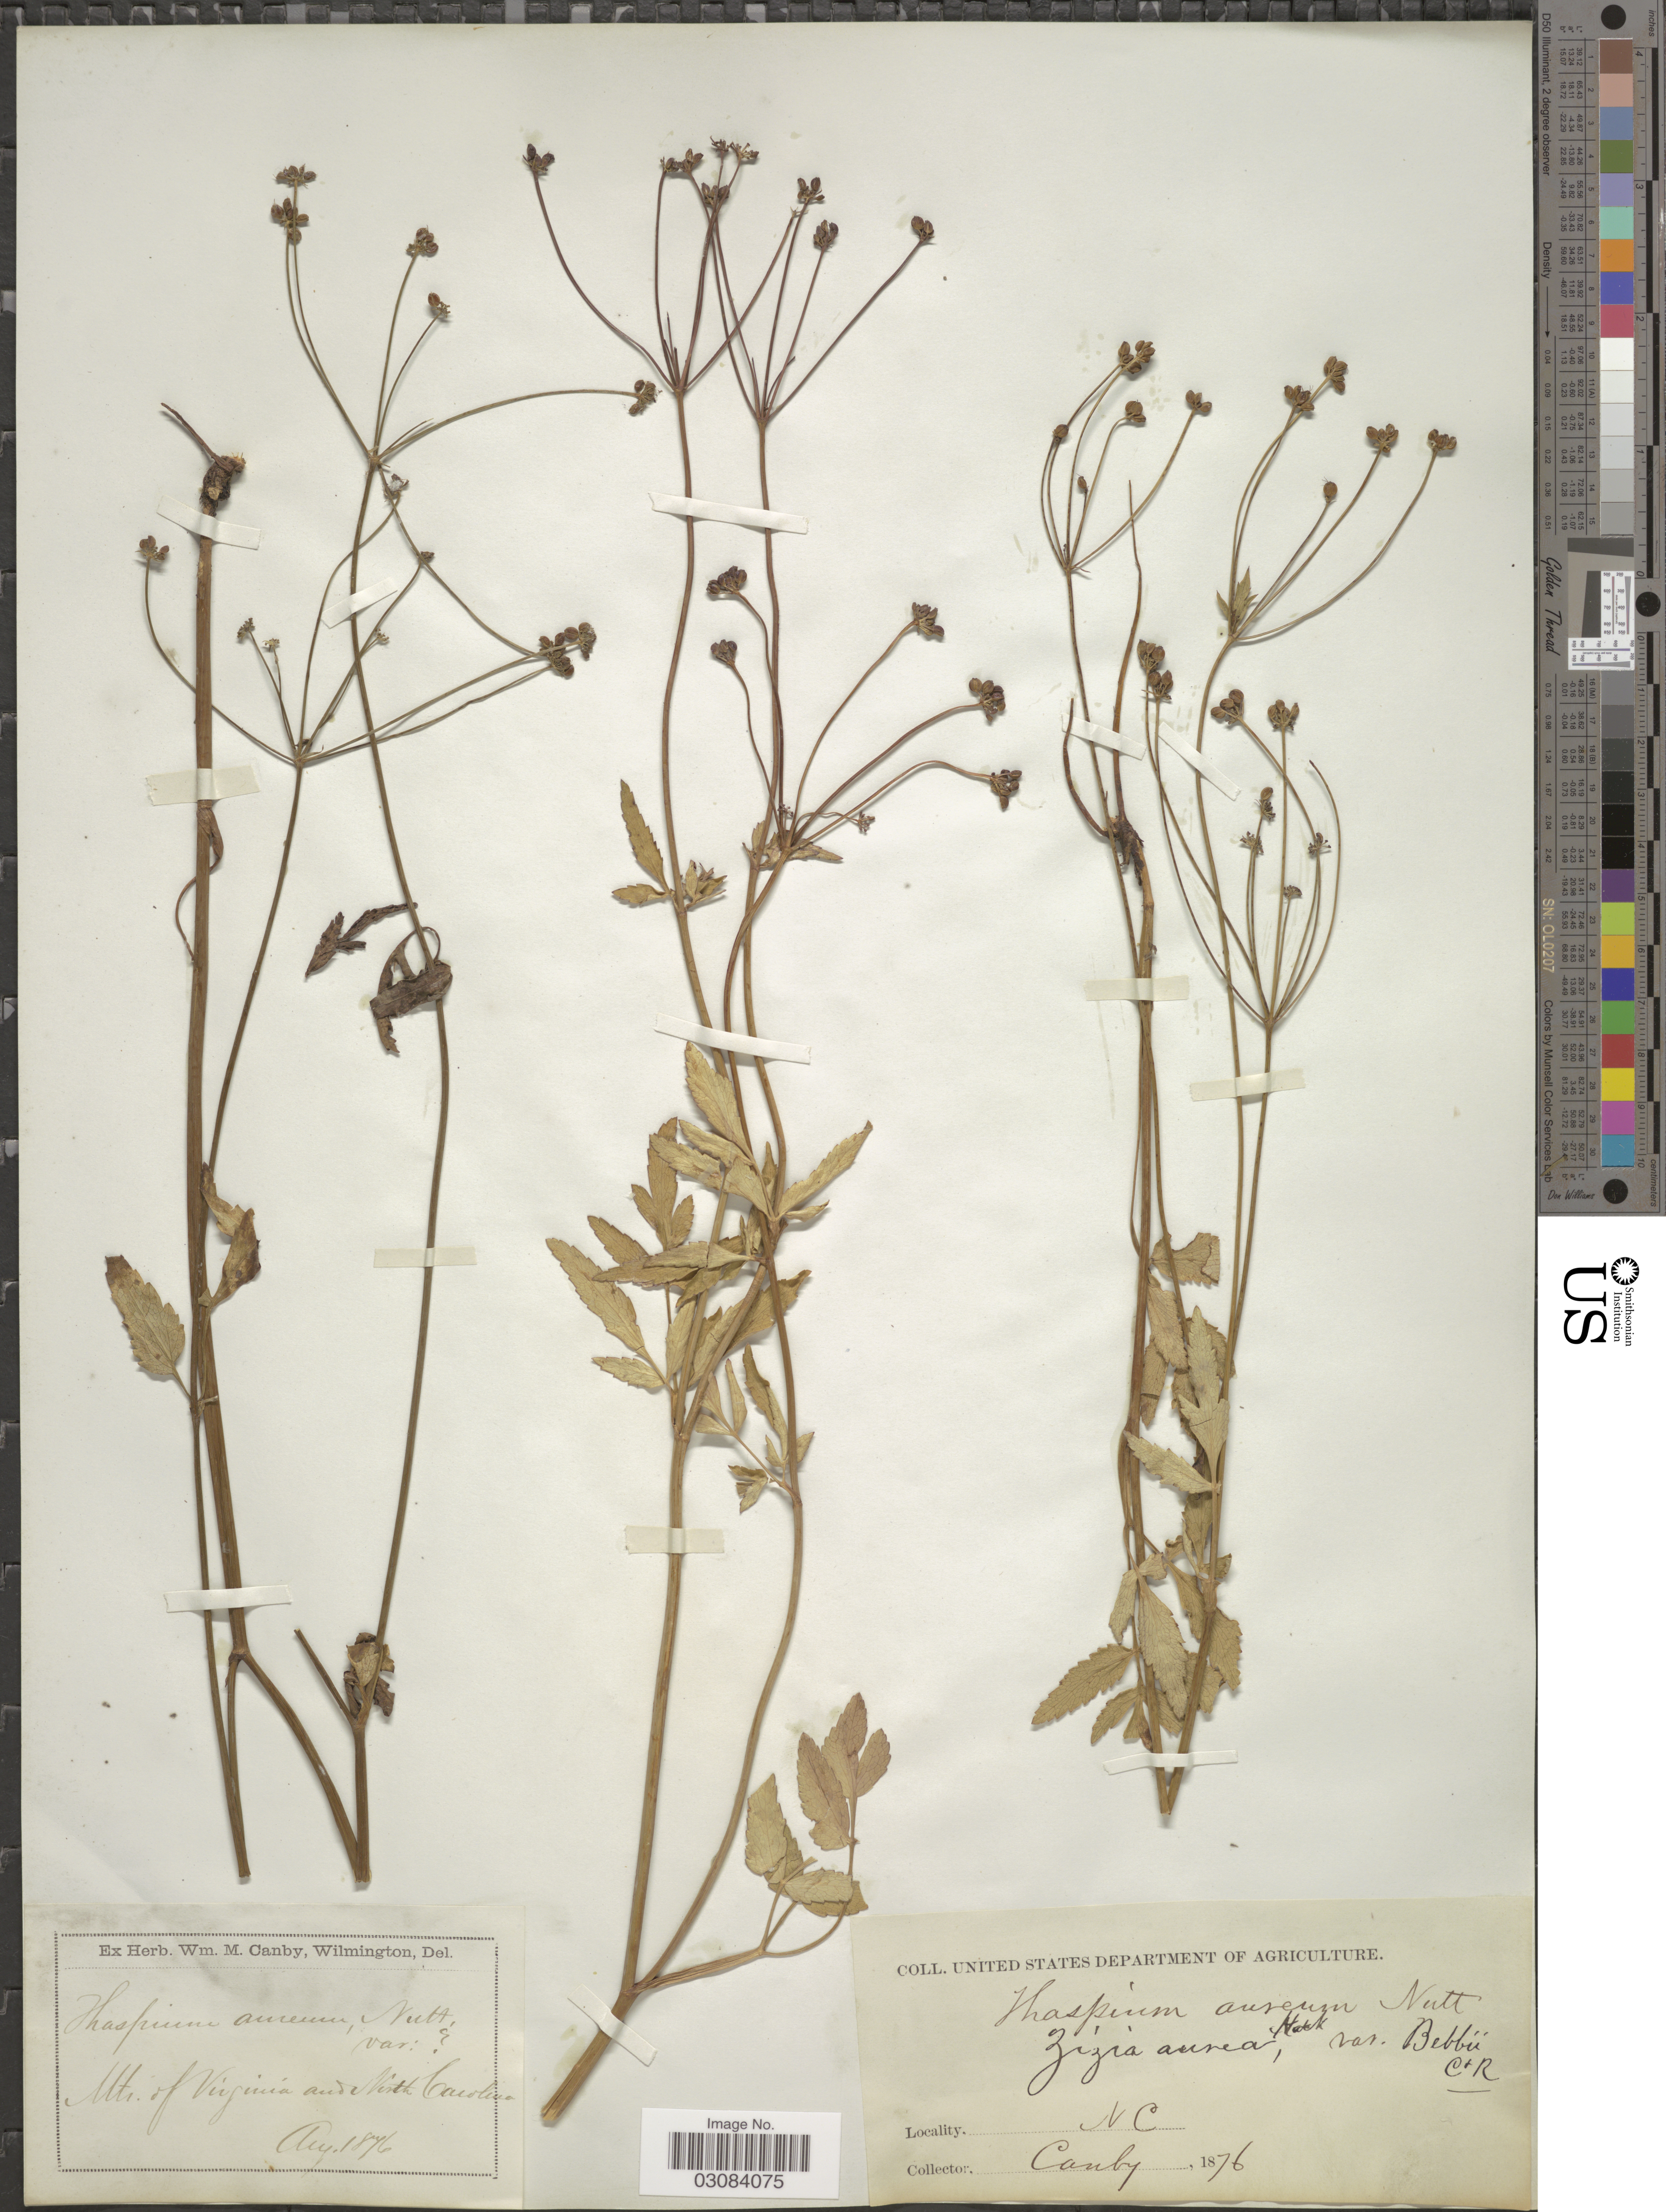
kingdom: Plantae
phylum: Tracheophyta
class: Magnoliopsida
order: Apiales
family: Apiaceae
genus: Zizia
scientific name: Zizia bebbii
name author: (J.M. Coult. & Rose) Britton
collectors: W. M. Canby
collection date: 1876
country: United States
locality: Mts. of Virginia and North Carolina.